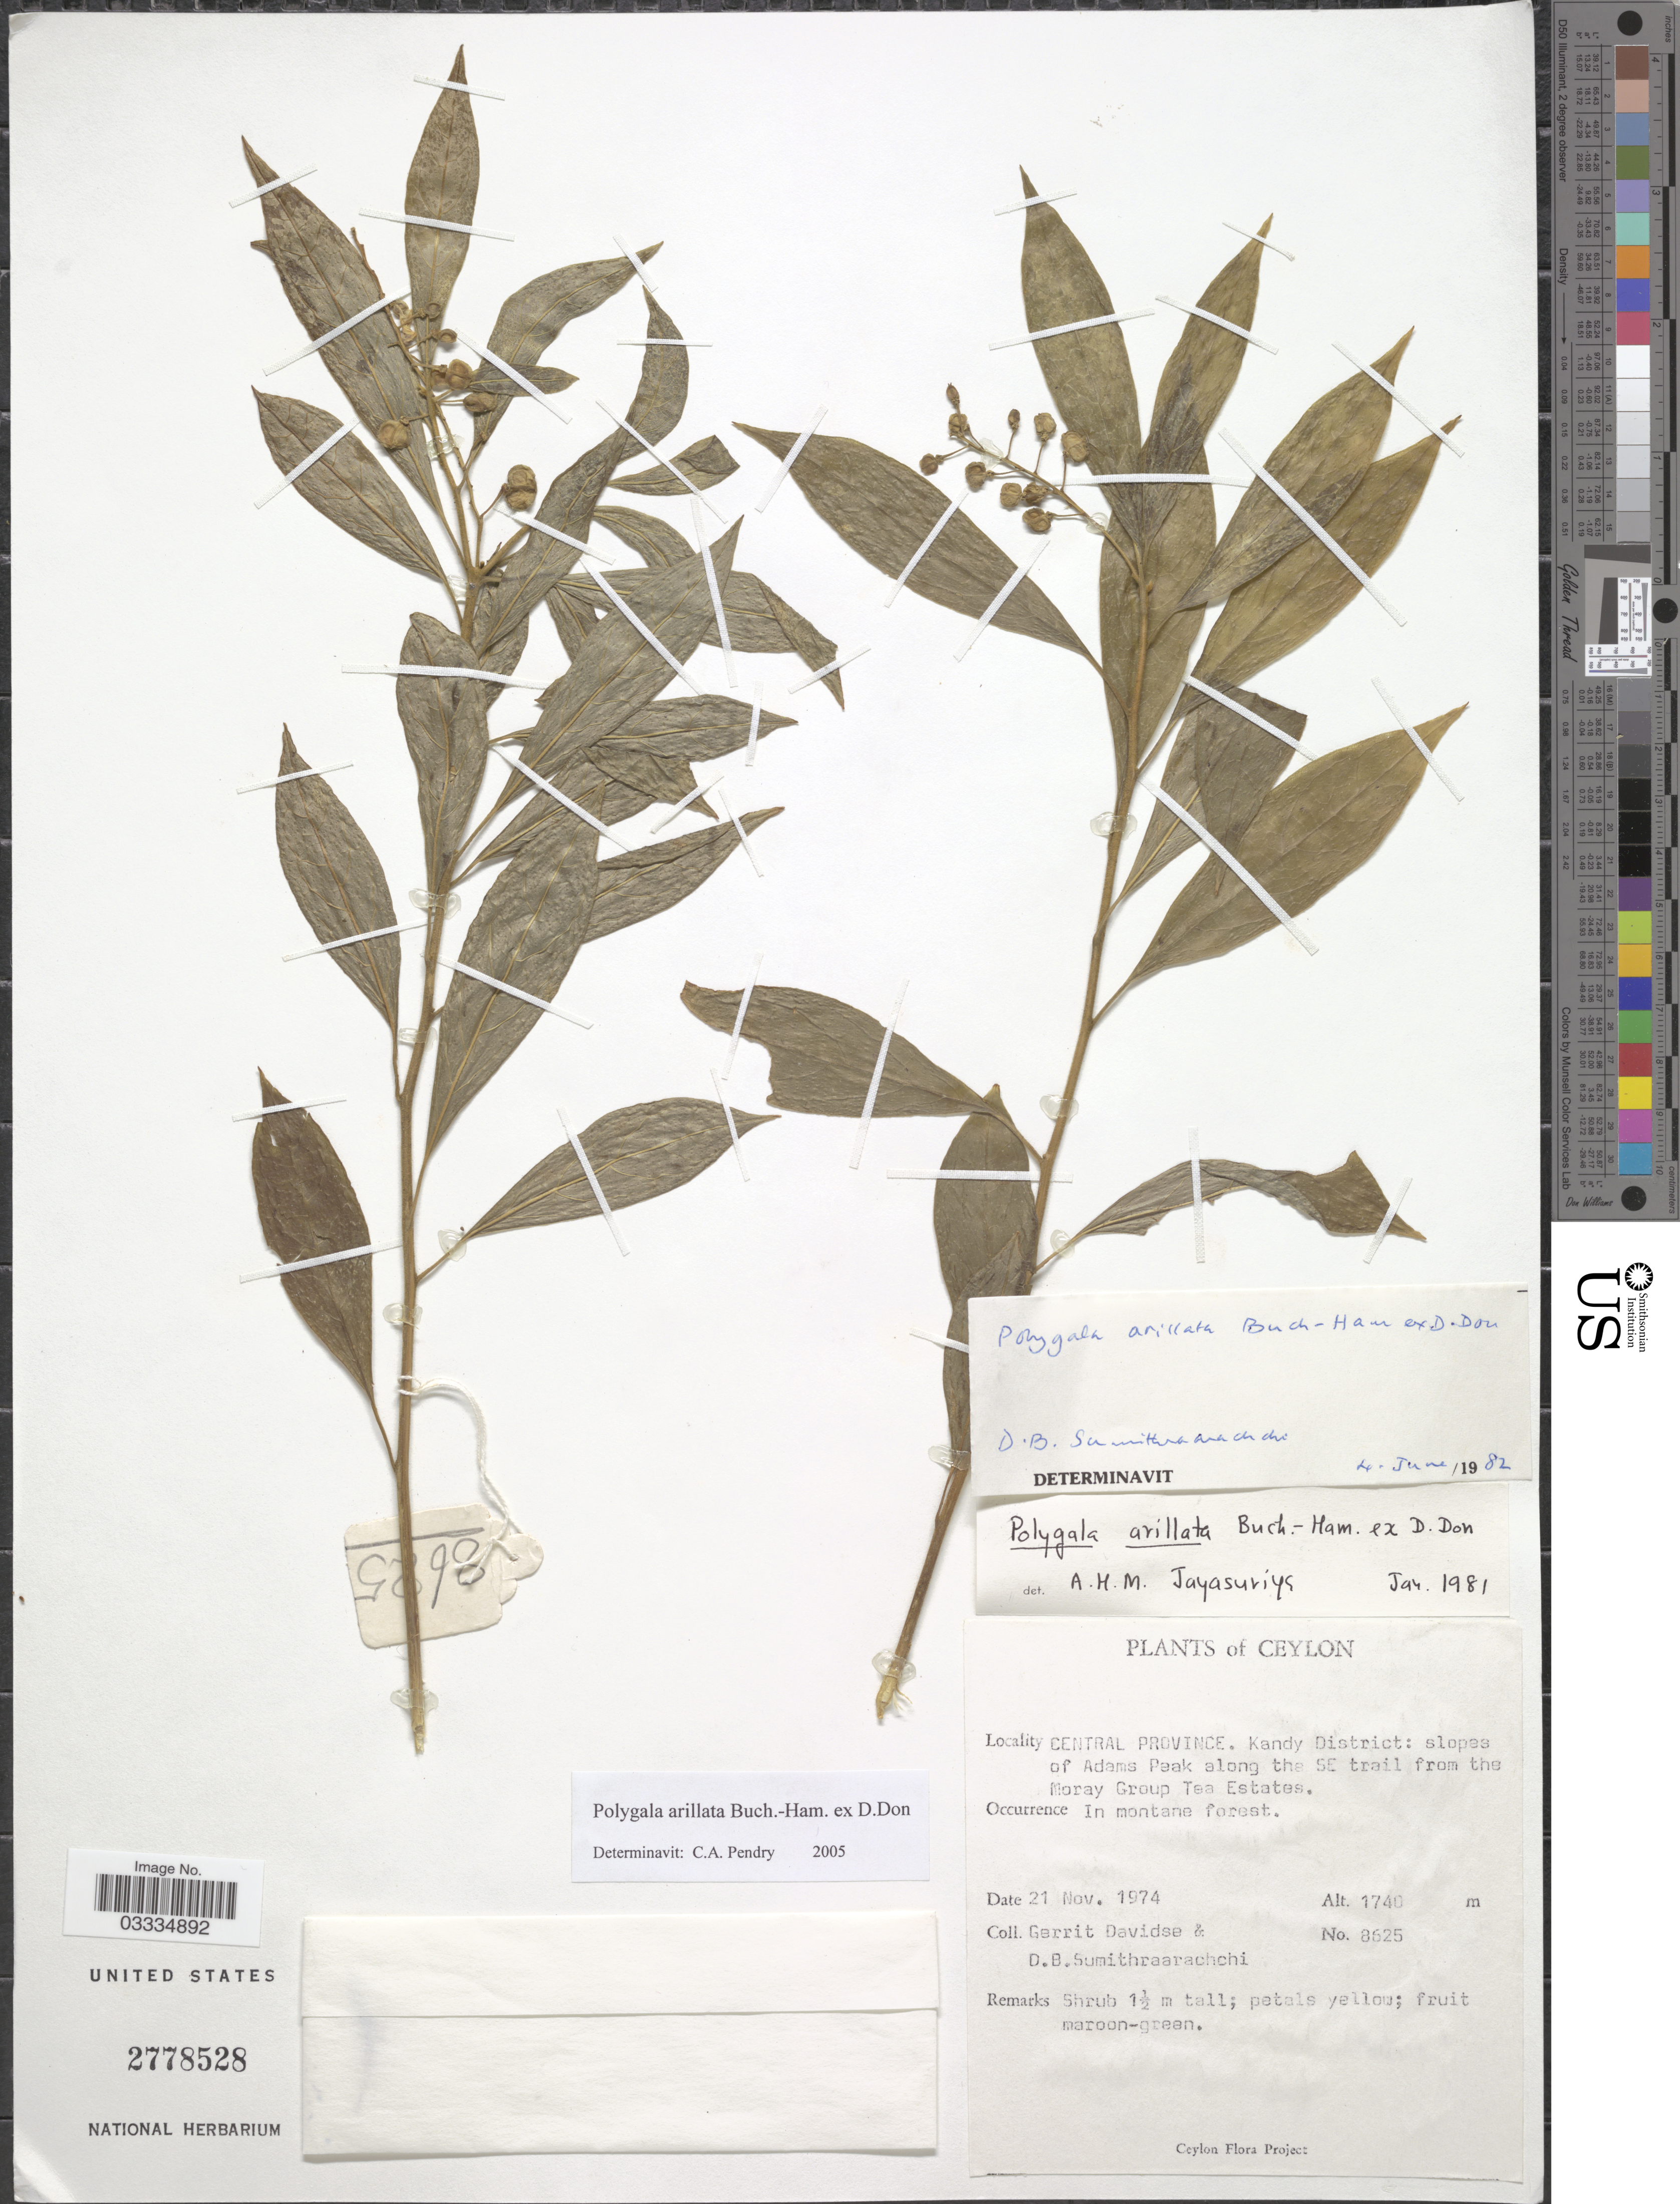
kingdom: Plantae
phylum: Tracheophyta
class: Magnoliopsida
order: Fabales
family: Polygalaceae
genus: Polygala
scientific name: Polygala arillata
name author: Buch.-Ham. ex D. Don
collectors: G. Davidse & D. B. Sumithraarachchi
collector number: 8625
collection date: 1974-11-21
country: Sri Lanka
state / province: Central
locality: Ceylon. Kandy District: slopes of Adams Peak along the SE trail from the Moray Group Tea Estates.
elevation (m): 1740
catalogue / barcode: US 2778528